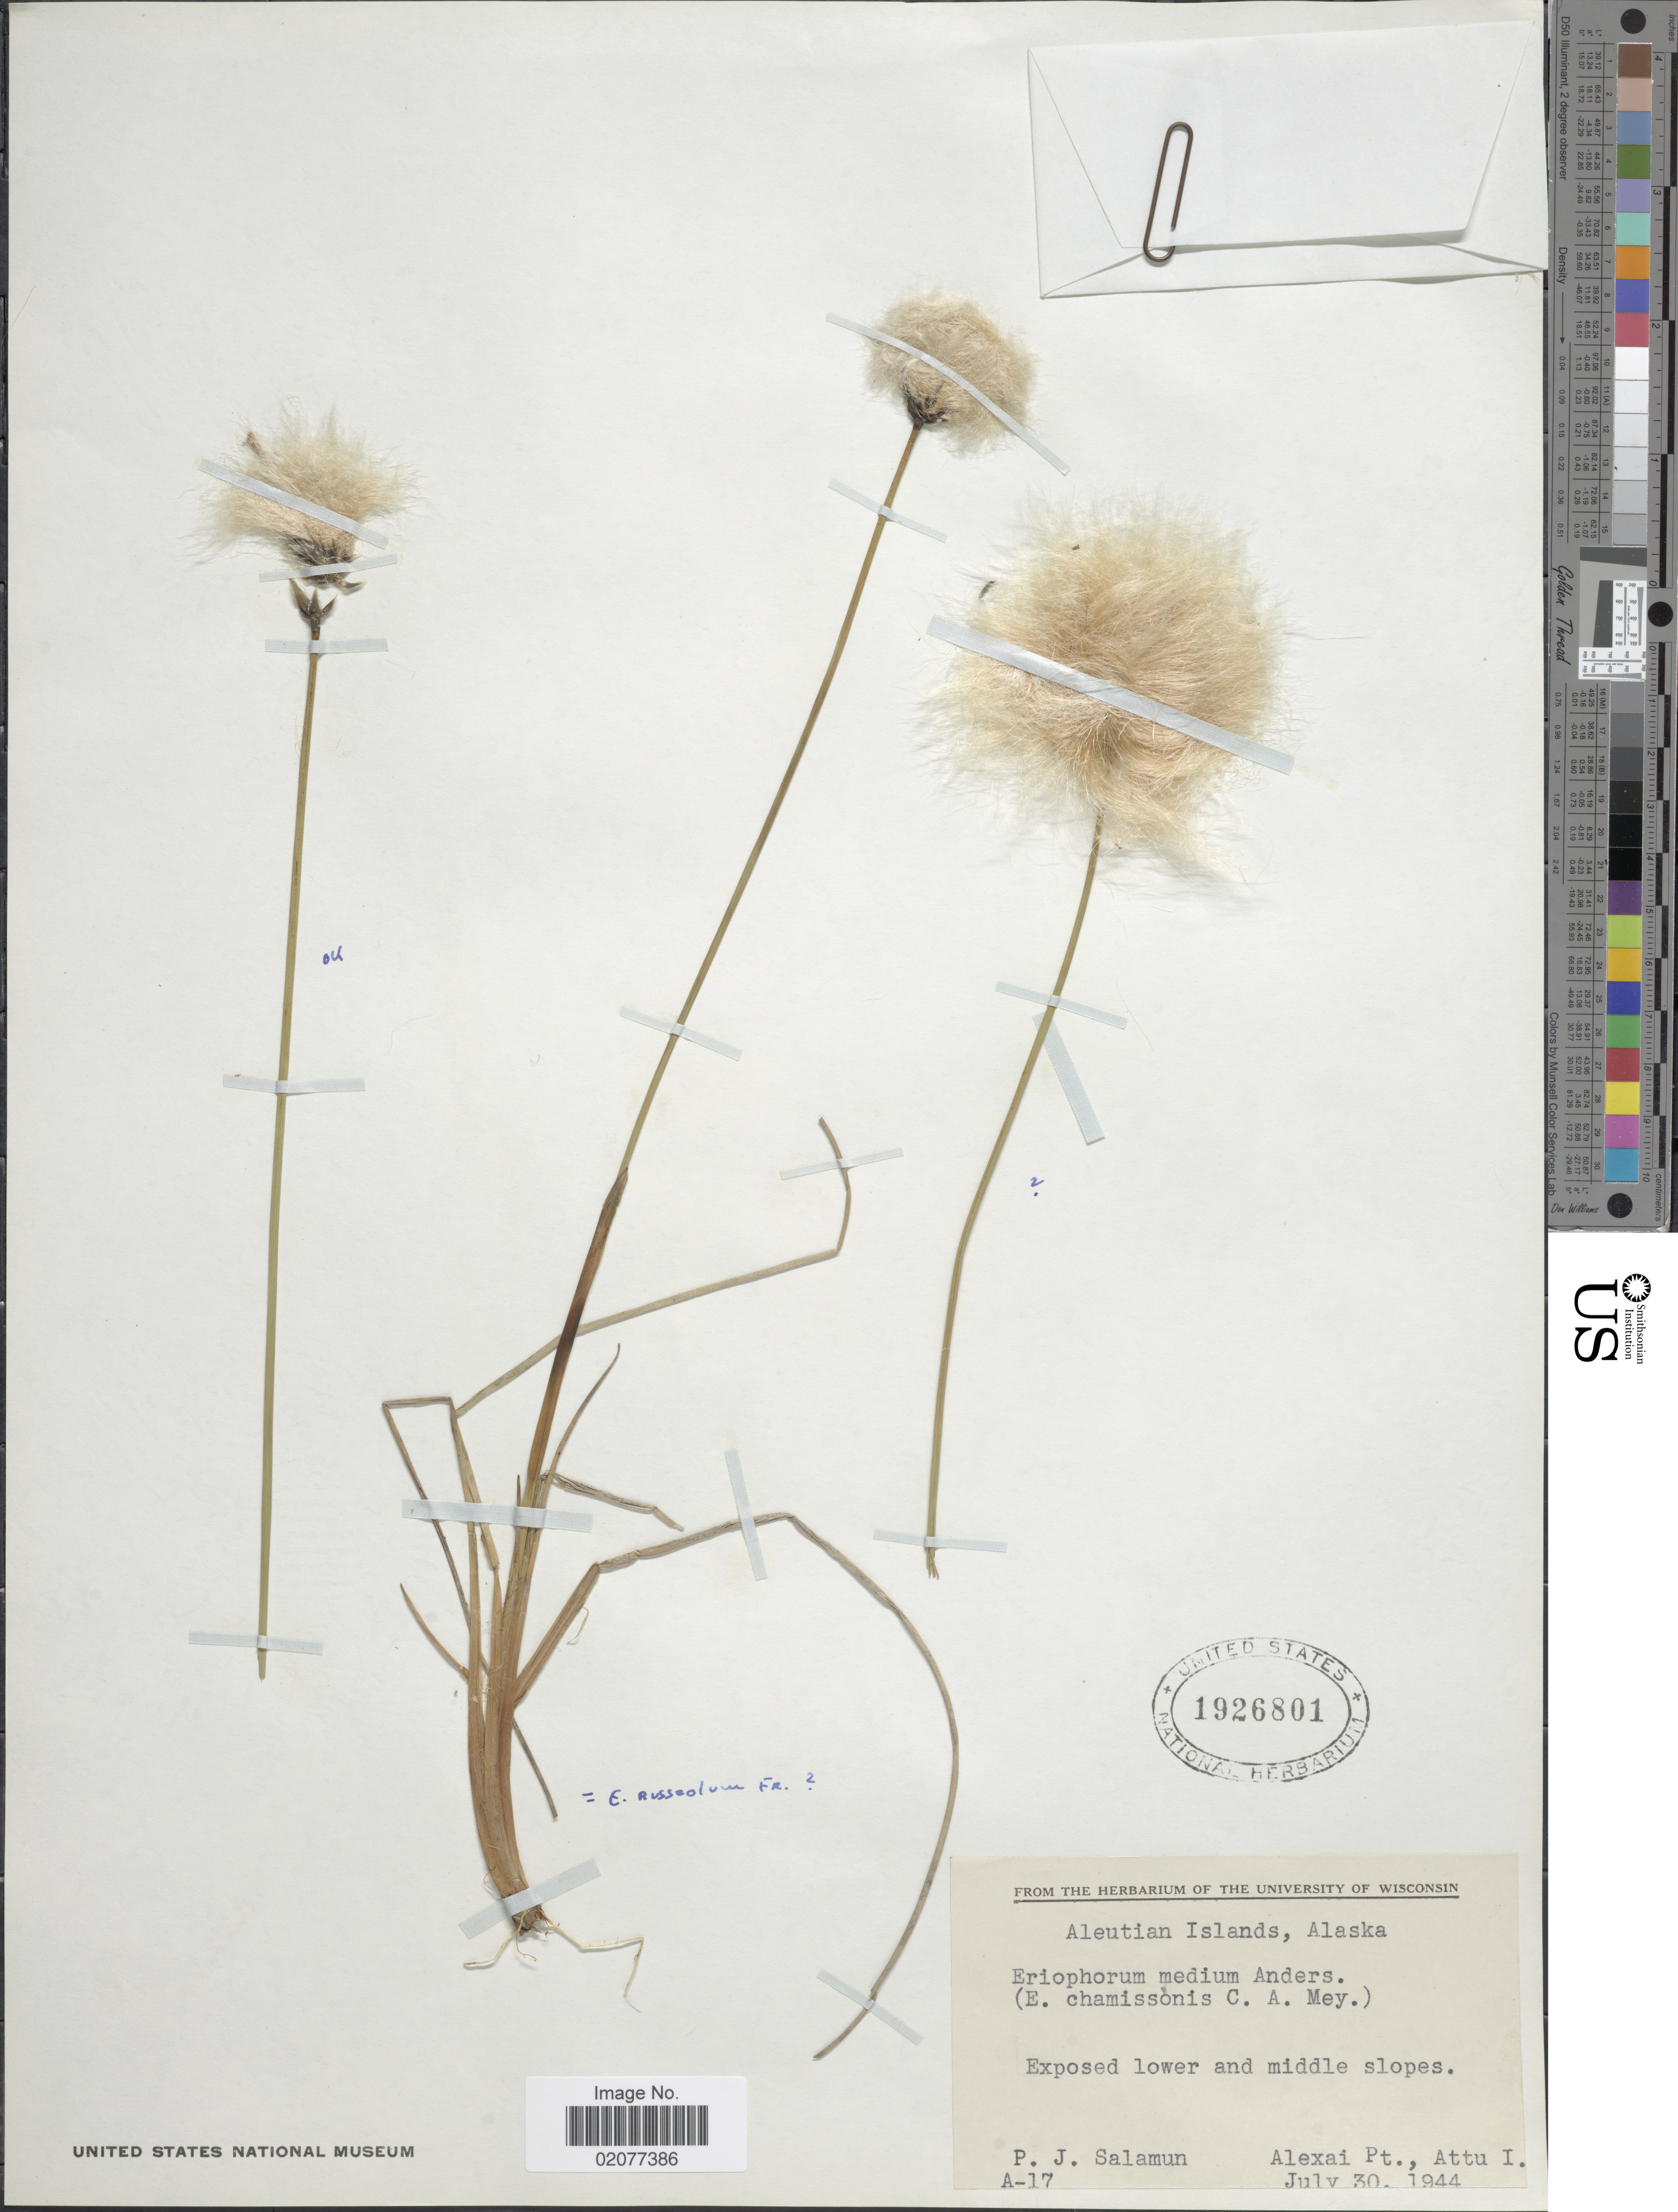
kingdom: Plantae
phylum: Tracheophyta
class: Liliopsida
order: Poales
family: Cyperaceae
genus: Eriophorum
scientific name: Eriophorum chamissonis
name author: C.A. Mey.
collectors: P. Salamun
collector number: A-17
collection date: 1944-07-30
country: United States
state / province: Alaska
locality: Aleutian Islands. Alaska. Exposed lower and middle slopes.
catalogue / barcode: US 1926801